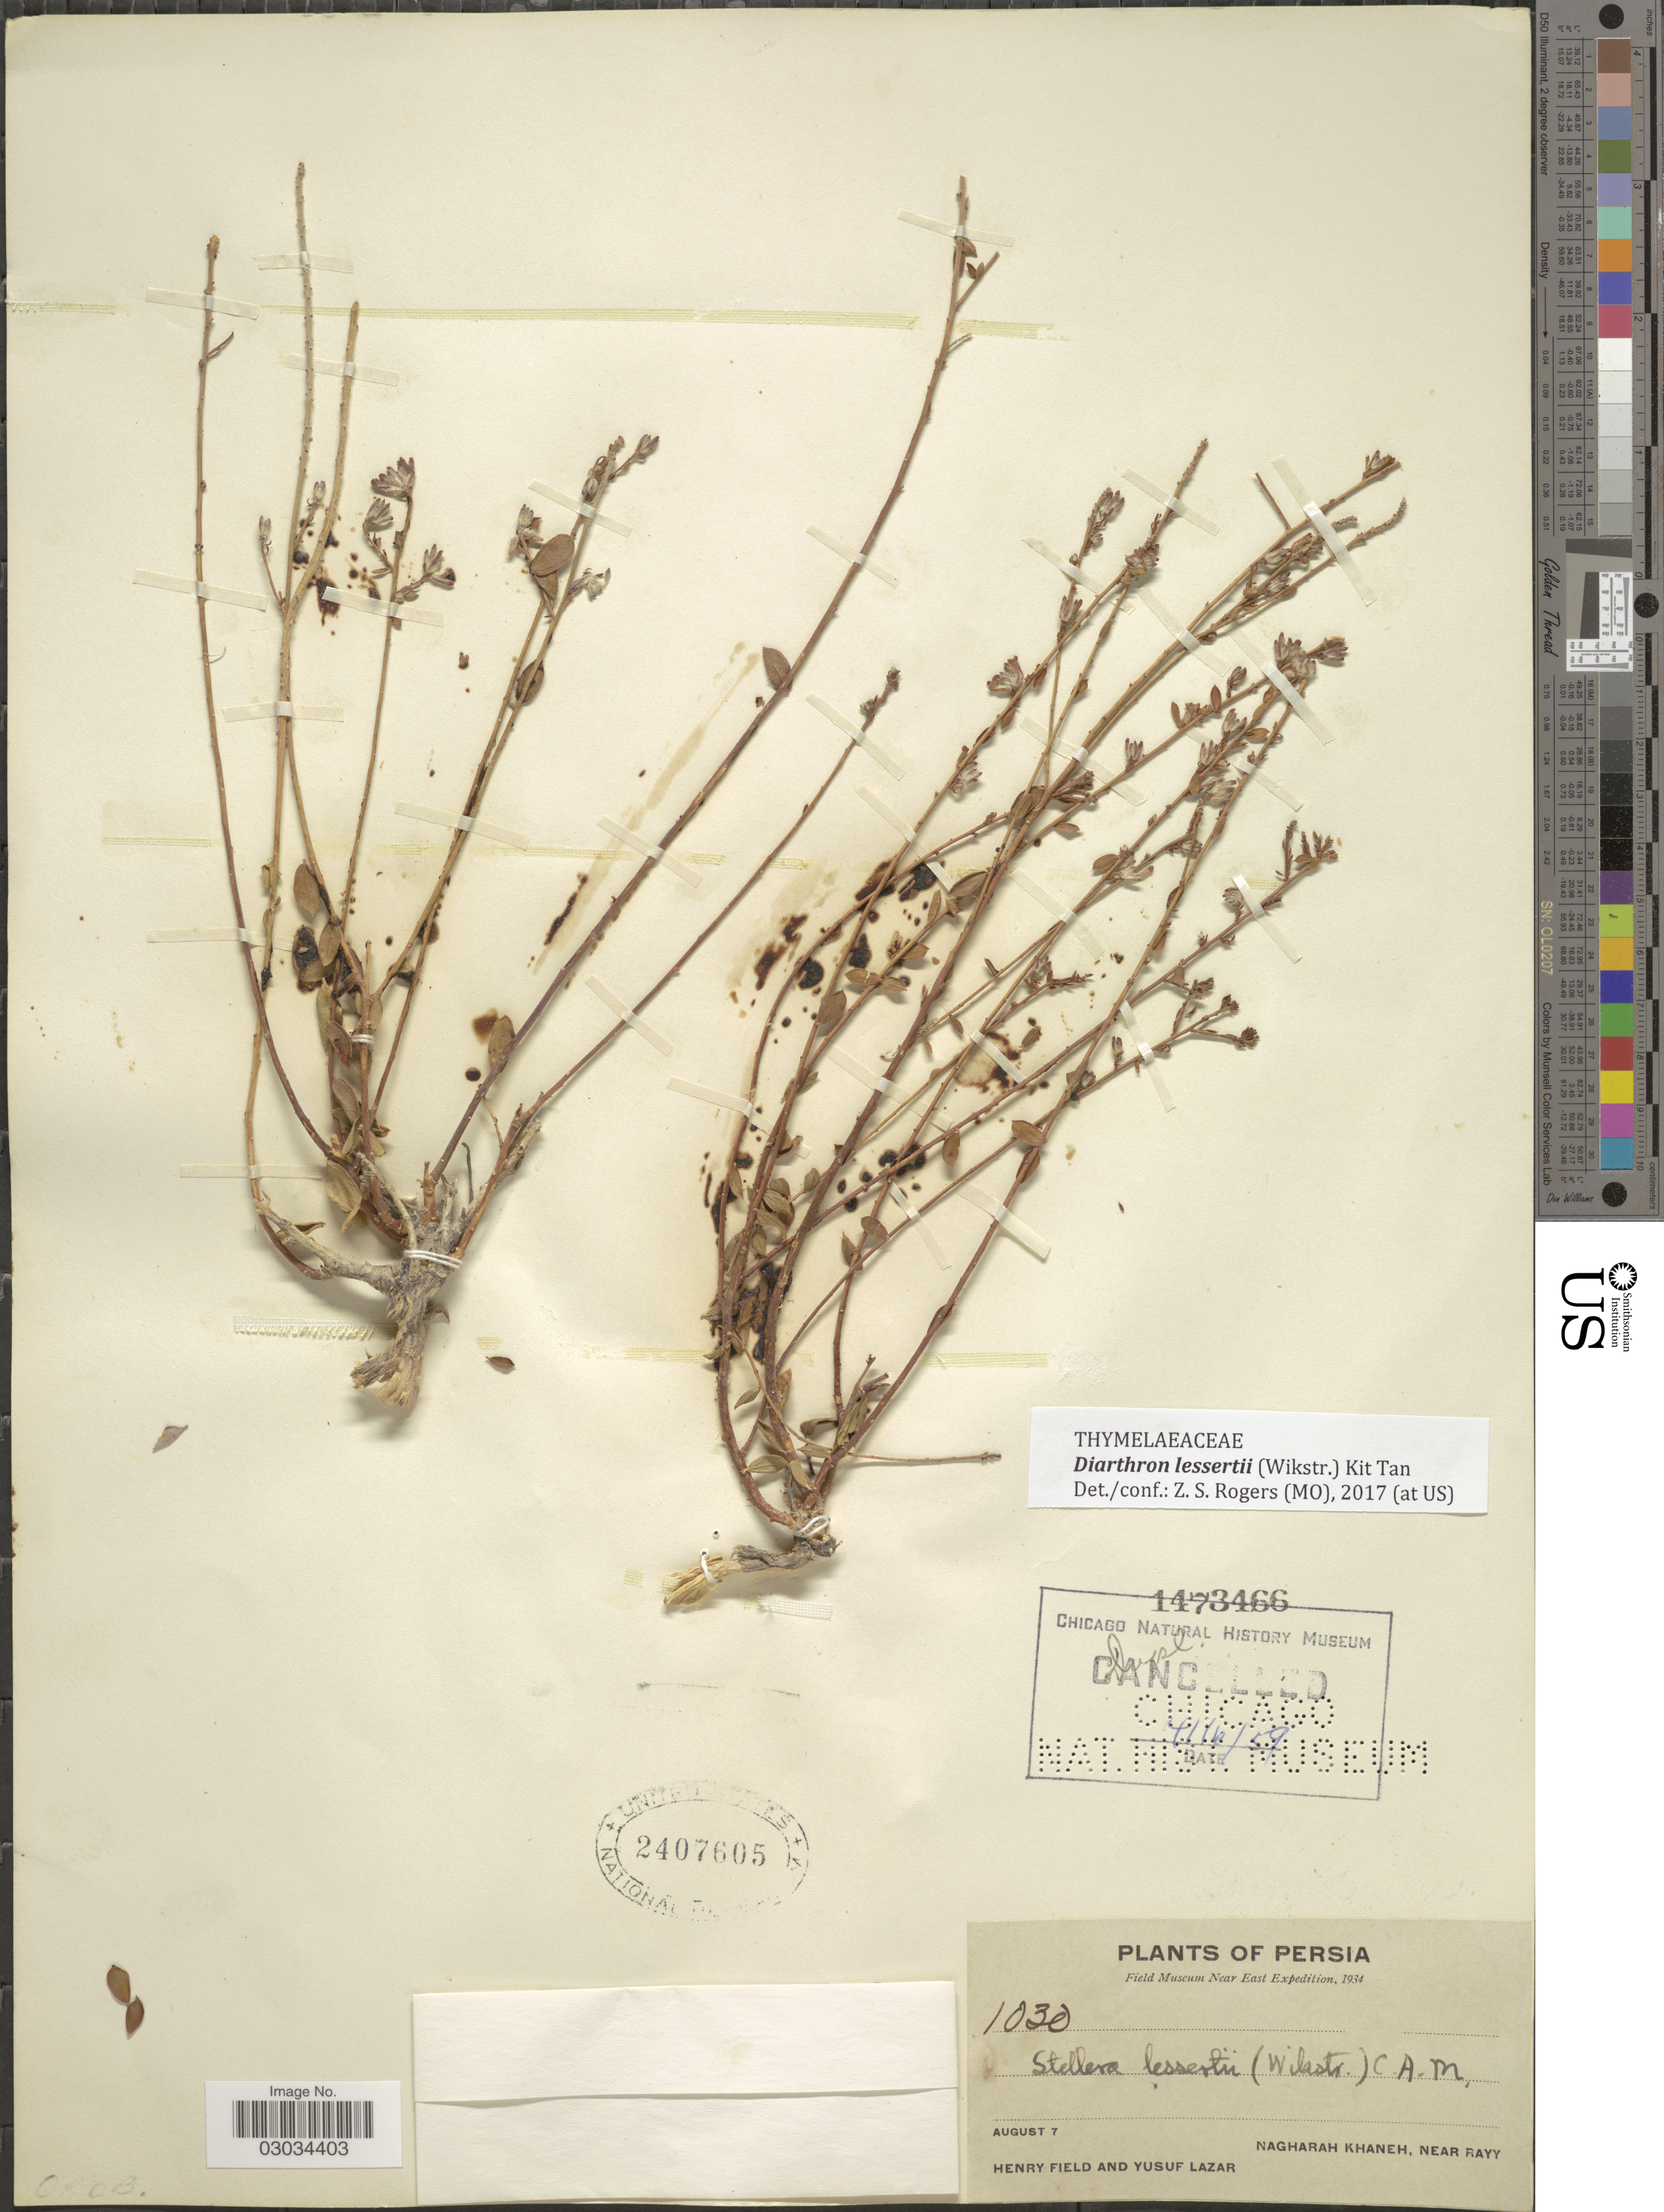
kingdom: Plantae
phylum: Tracheophyta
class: Magnoliopsida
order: Malvales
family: Thymelaeaceae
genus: Diarthron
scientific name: Diarthron lessertii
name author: (Wikstr.) Kit Tan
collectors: H. Field & Y. Lazar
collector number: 1030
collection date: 1934-08-07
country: Iran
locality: Persia. Nagharah Knaneh, Near Rayy.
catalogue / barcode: US 2407605